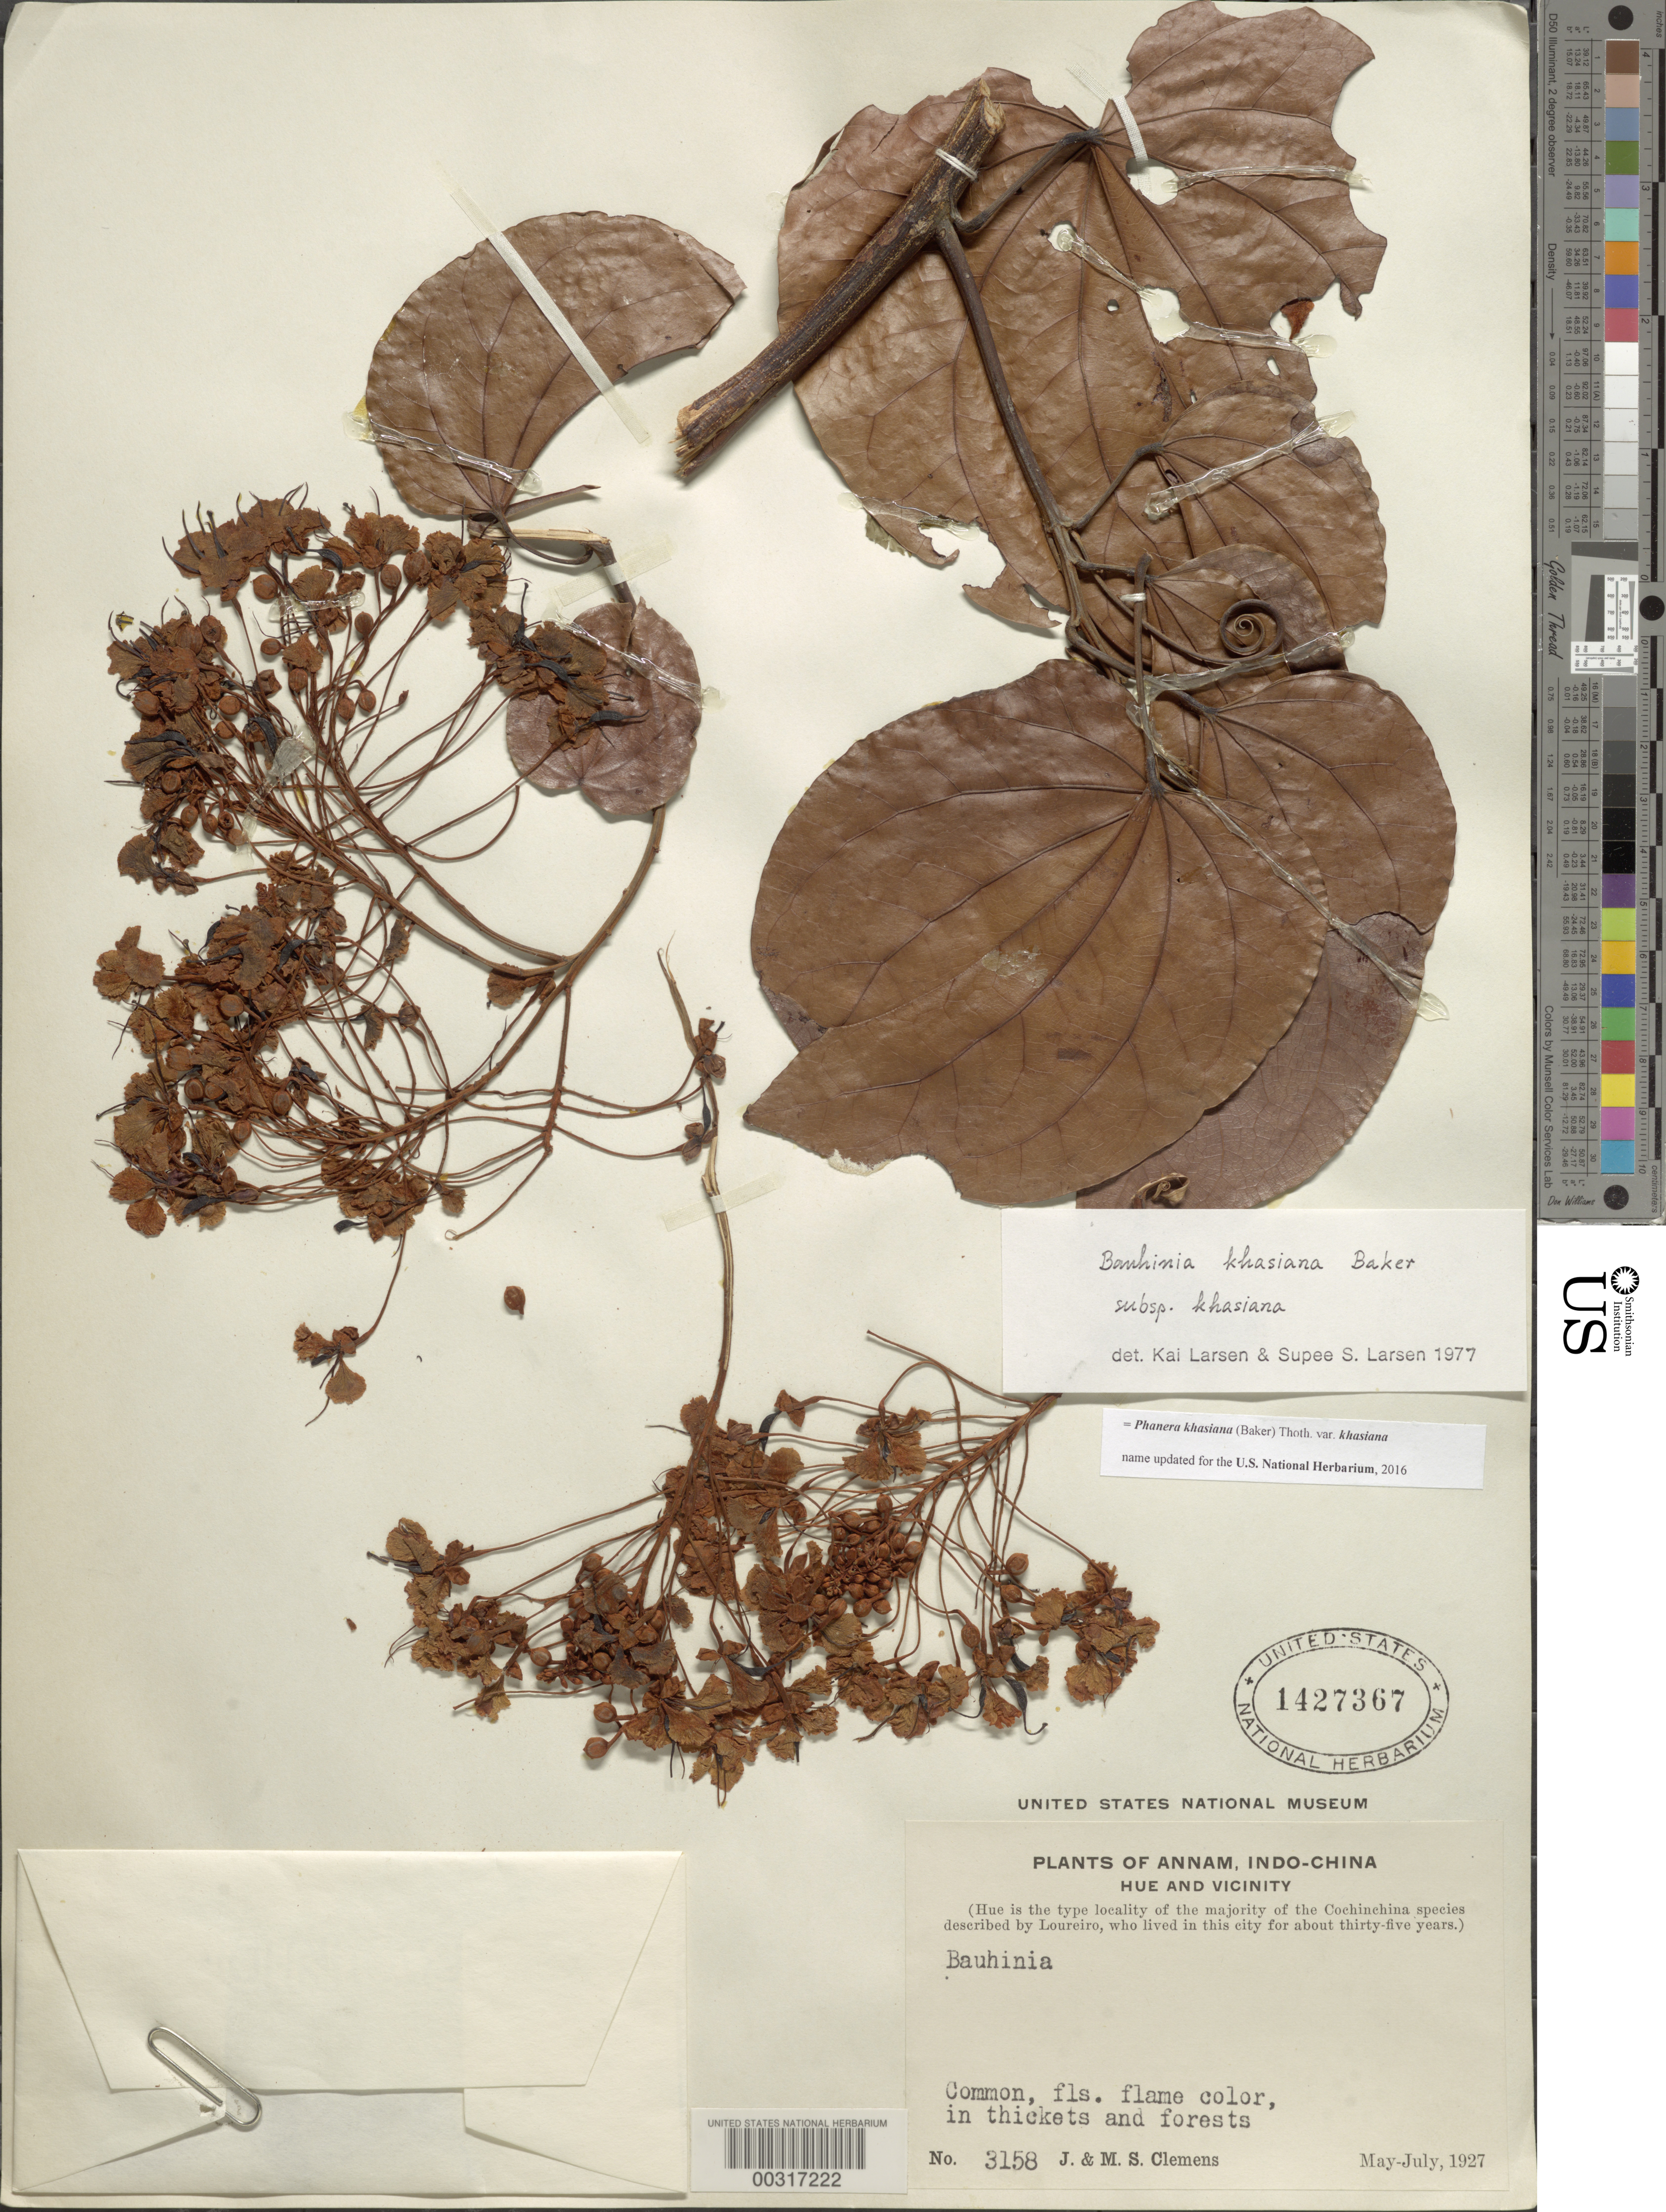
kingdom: Plantae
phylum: Tracheophyta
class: Magnoliopsida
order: Fabales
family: Fabaceae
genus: Phanera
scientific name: Phanera khasiana var. khasiana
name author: (Baker) Thothathri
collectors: J. Clemens & M. S. Clemens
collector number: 3158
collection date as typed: May 1927 to -- Jul 1927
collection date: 1927-05/1927-07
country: Vietnam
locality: Hue and vicinity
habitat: In thickets and forests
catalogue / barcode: US 1427367